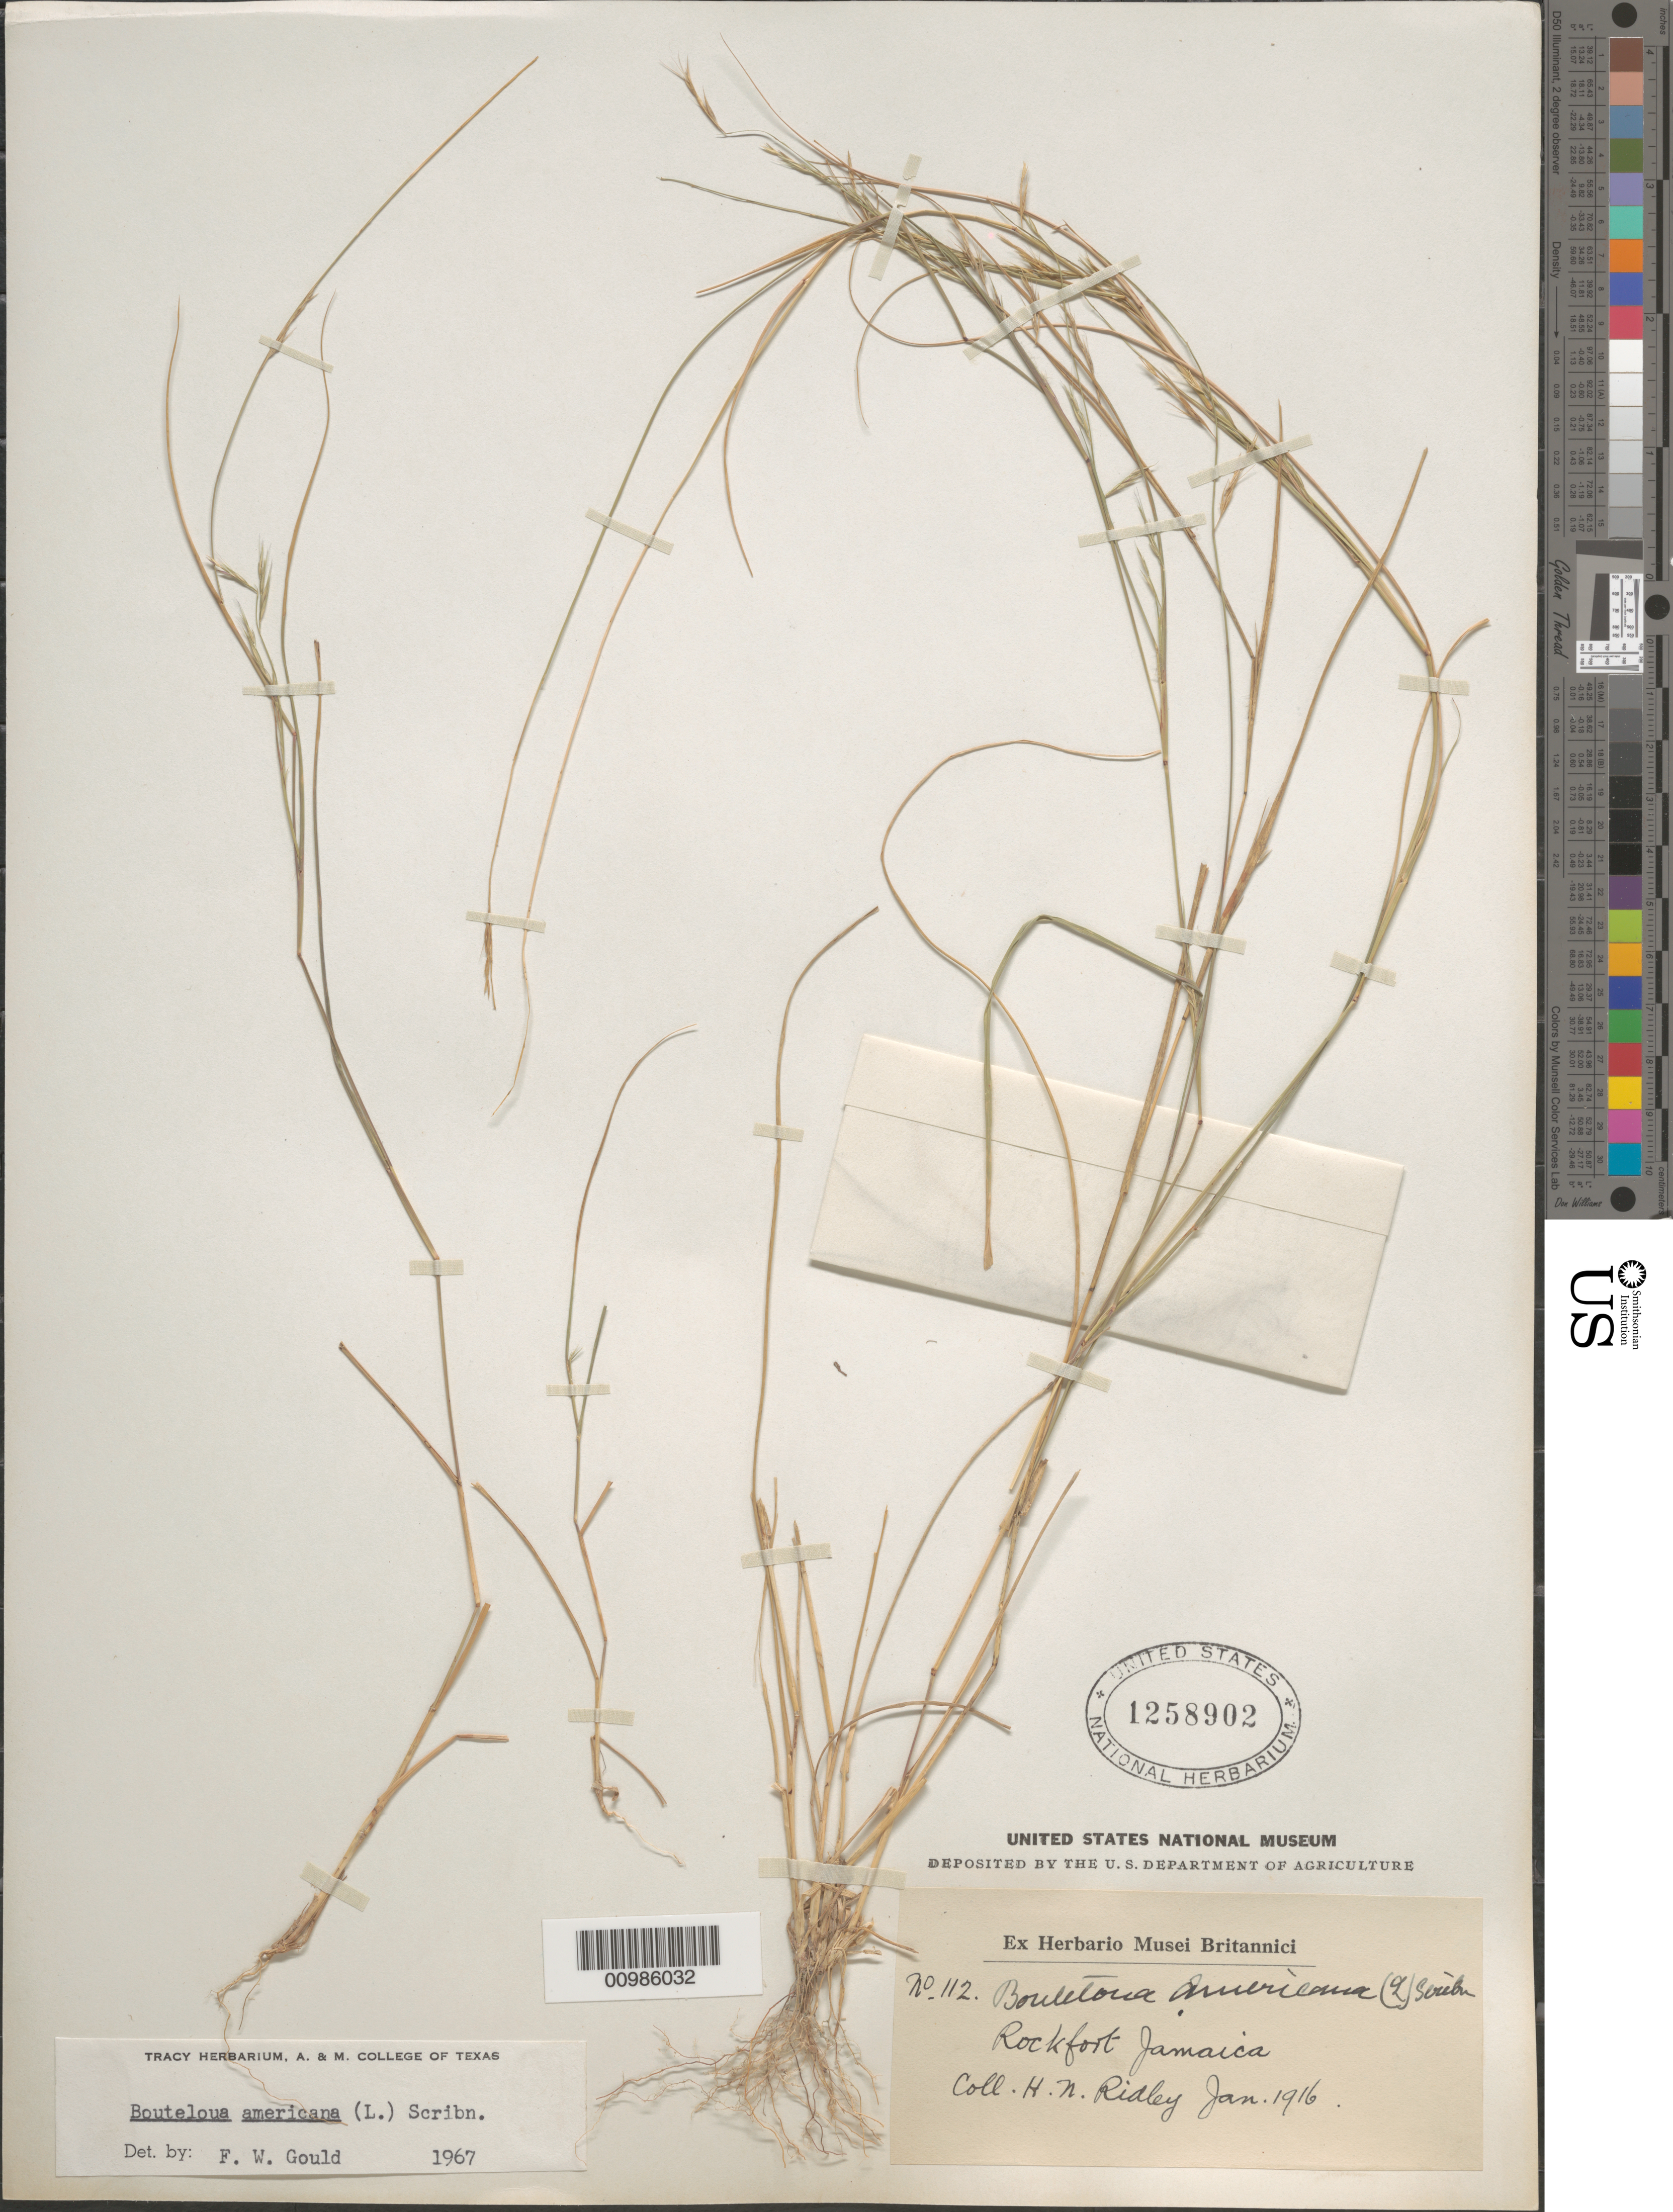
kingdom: Plantae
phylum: Tracheophyta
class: Liliopsida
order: Poales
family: Poaceae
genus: Bouteloua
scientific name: Bouteloua americana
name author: (L.) Scribn.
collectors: H. N. Ridley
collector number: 112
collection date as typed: Jan 1916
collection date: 1916-01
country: Jamaica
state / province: Kingston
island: Jamaica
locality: Rockfort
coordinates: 0 N, 0 E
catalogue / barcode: US 1258902